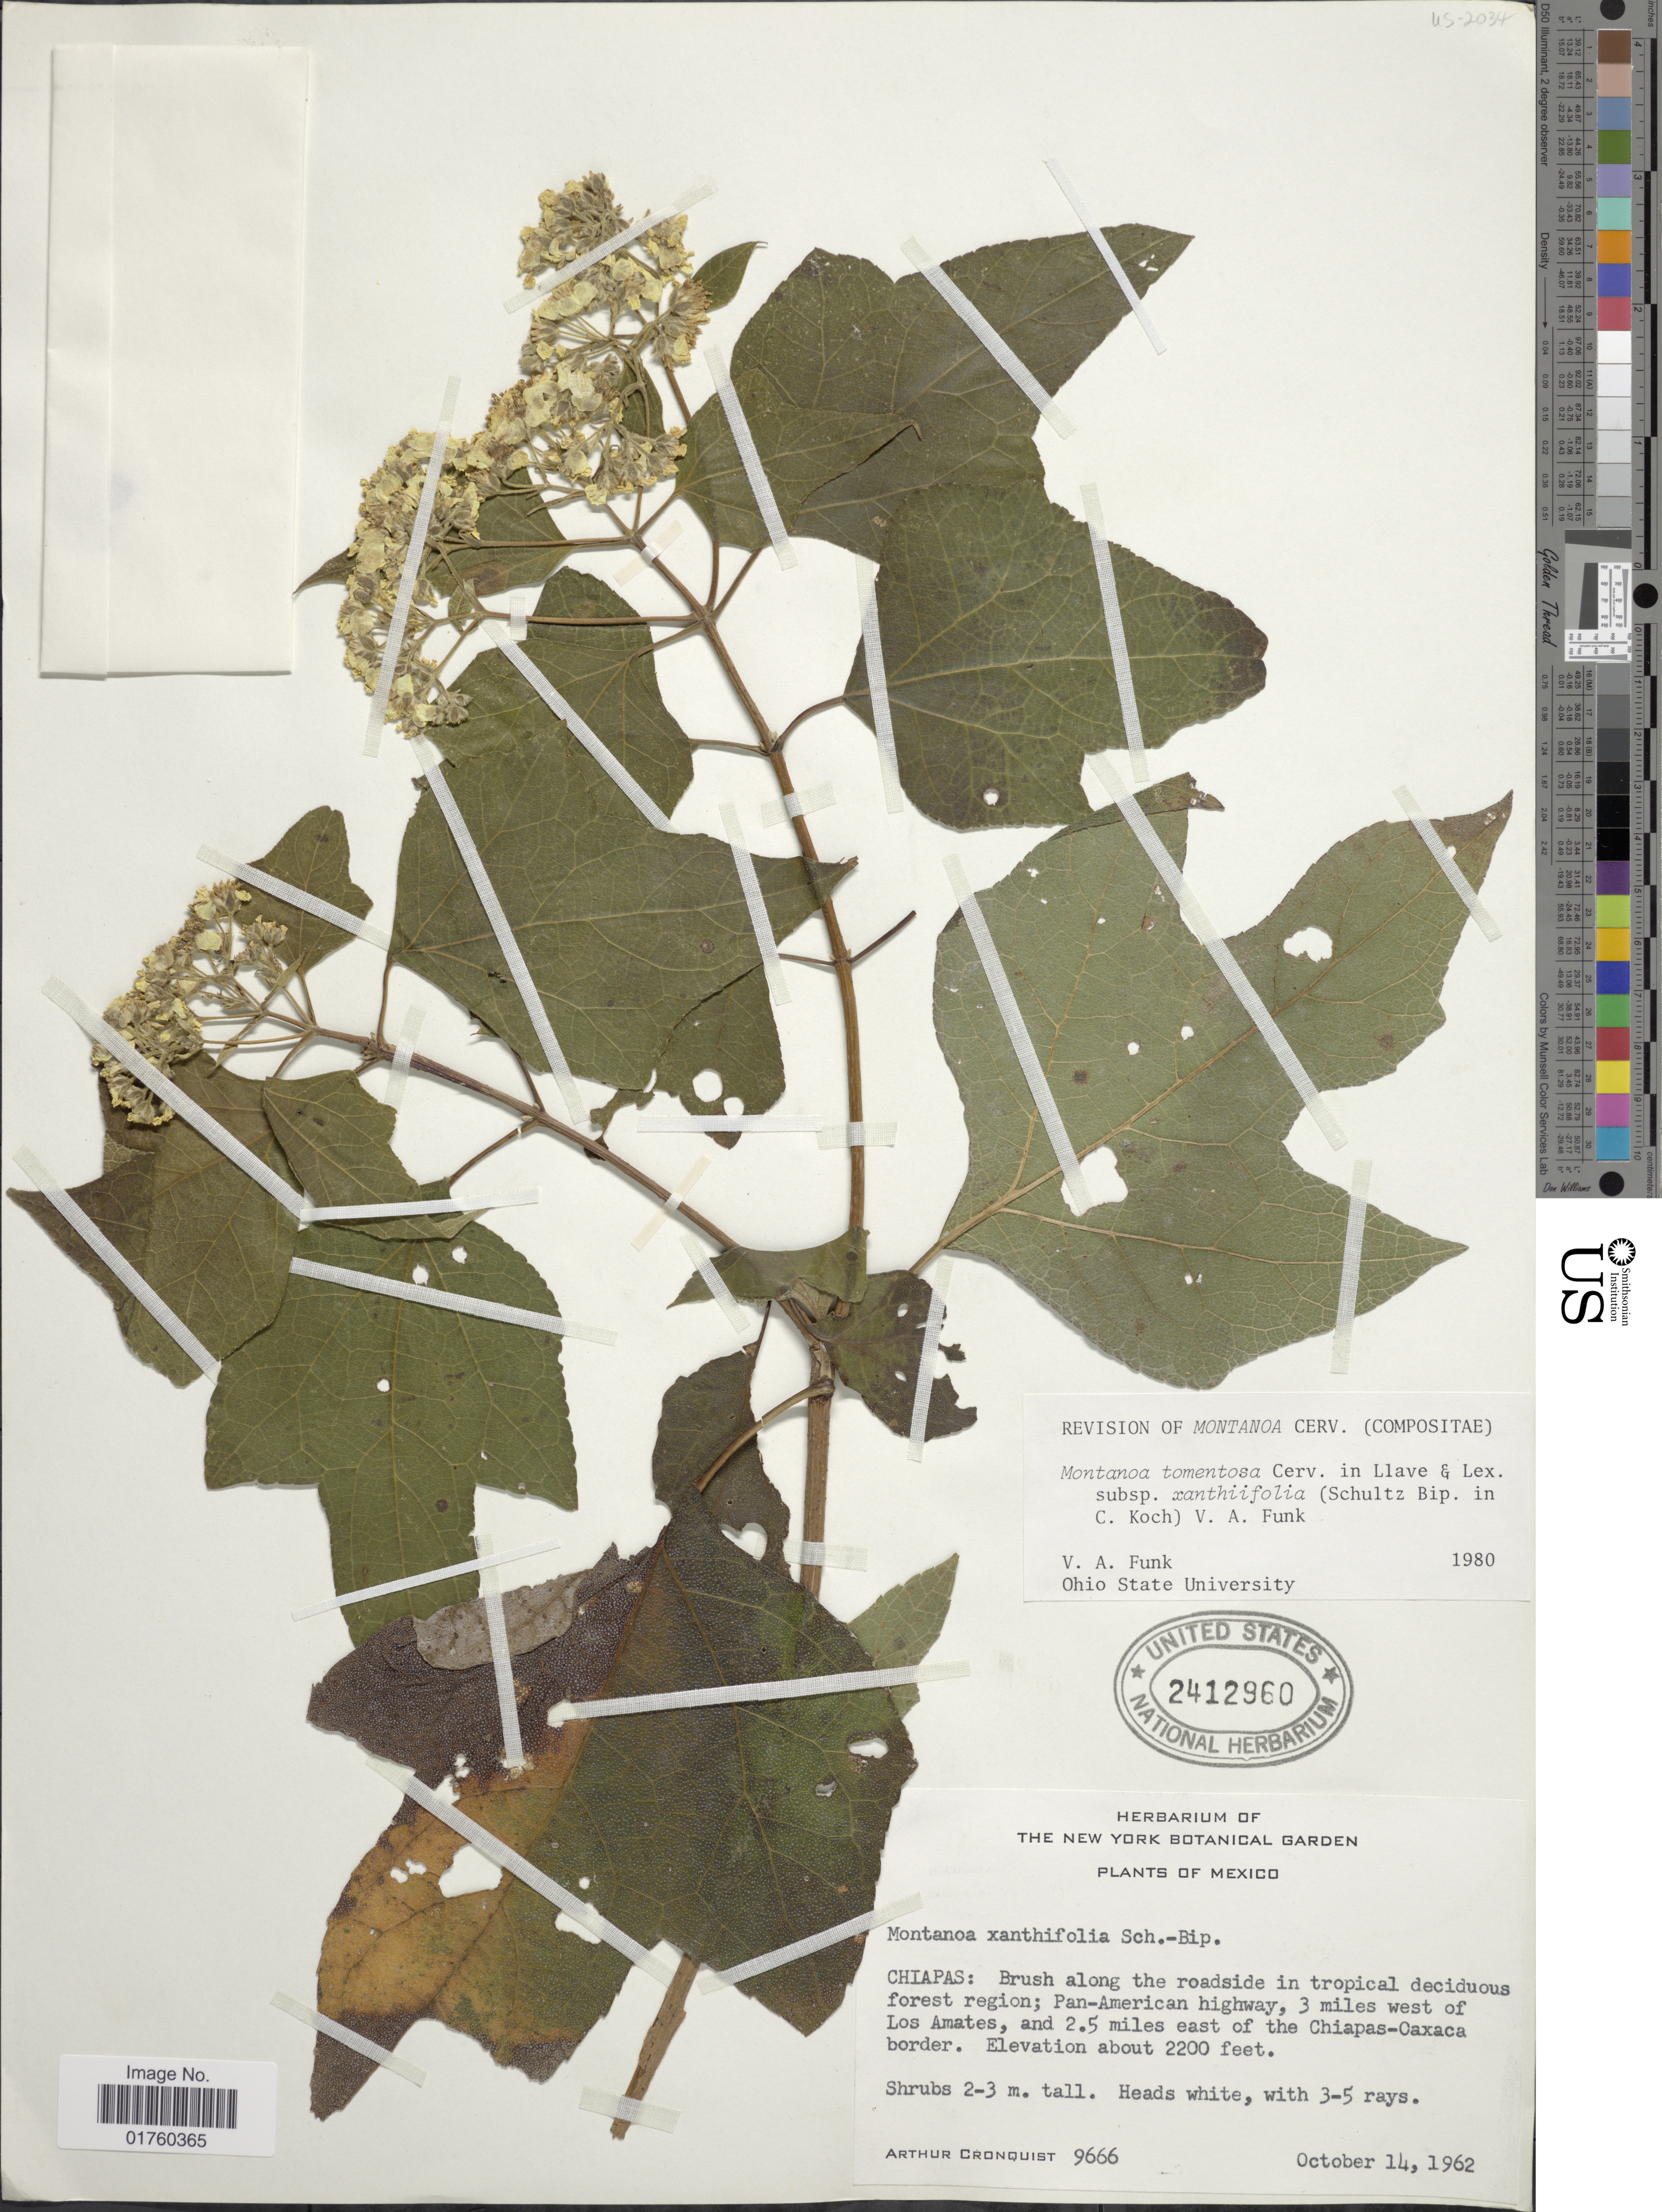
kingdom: Plantae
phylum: Tracheophyta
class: Magnoliopsida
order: Asterales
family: Asteraceae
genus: Montanoa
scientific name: Montanoa tomentosa subsp. xanthiifolia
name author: (Sch. Bip. in C. Koch) V.A. Funk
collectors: A. J. Cronquist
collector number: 9666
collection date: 1962-10-14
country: Mexico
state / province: Chiapas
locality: Brush along the roadside in tropical deciduous forest region; Pan-American highway, 3 miles west of Los Amates, and 2.5 miles east of the Chiapas-Oaxaca border.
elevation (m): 671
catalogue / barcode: US 2412960